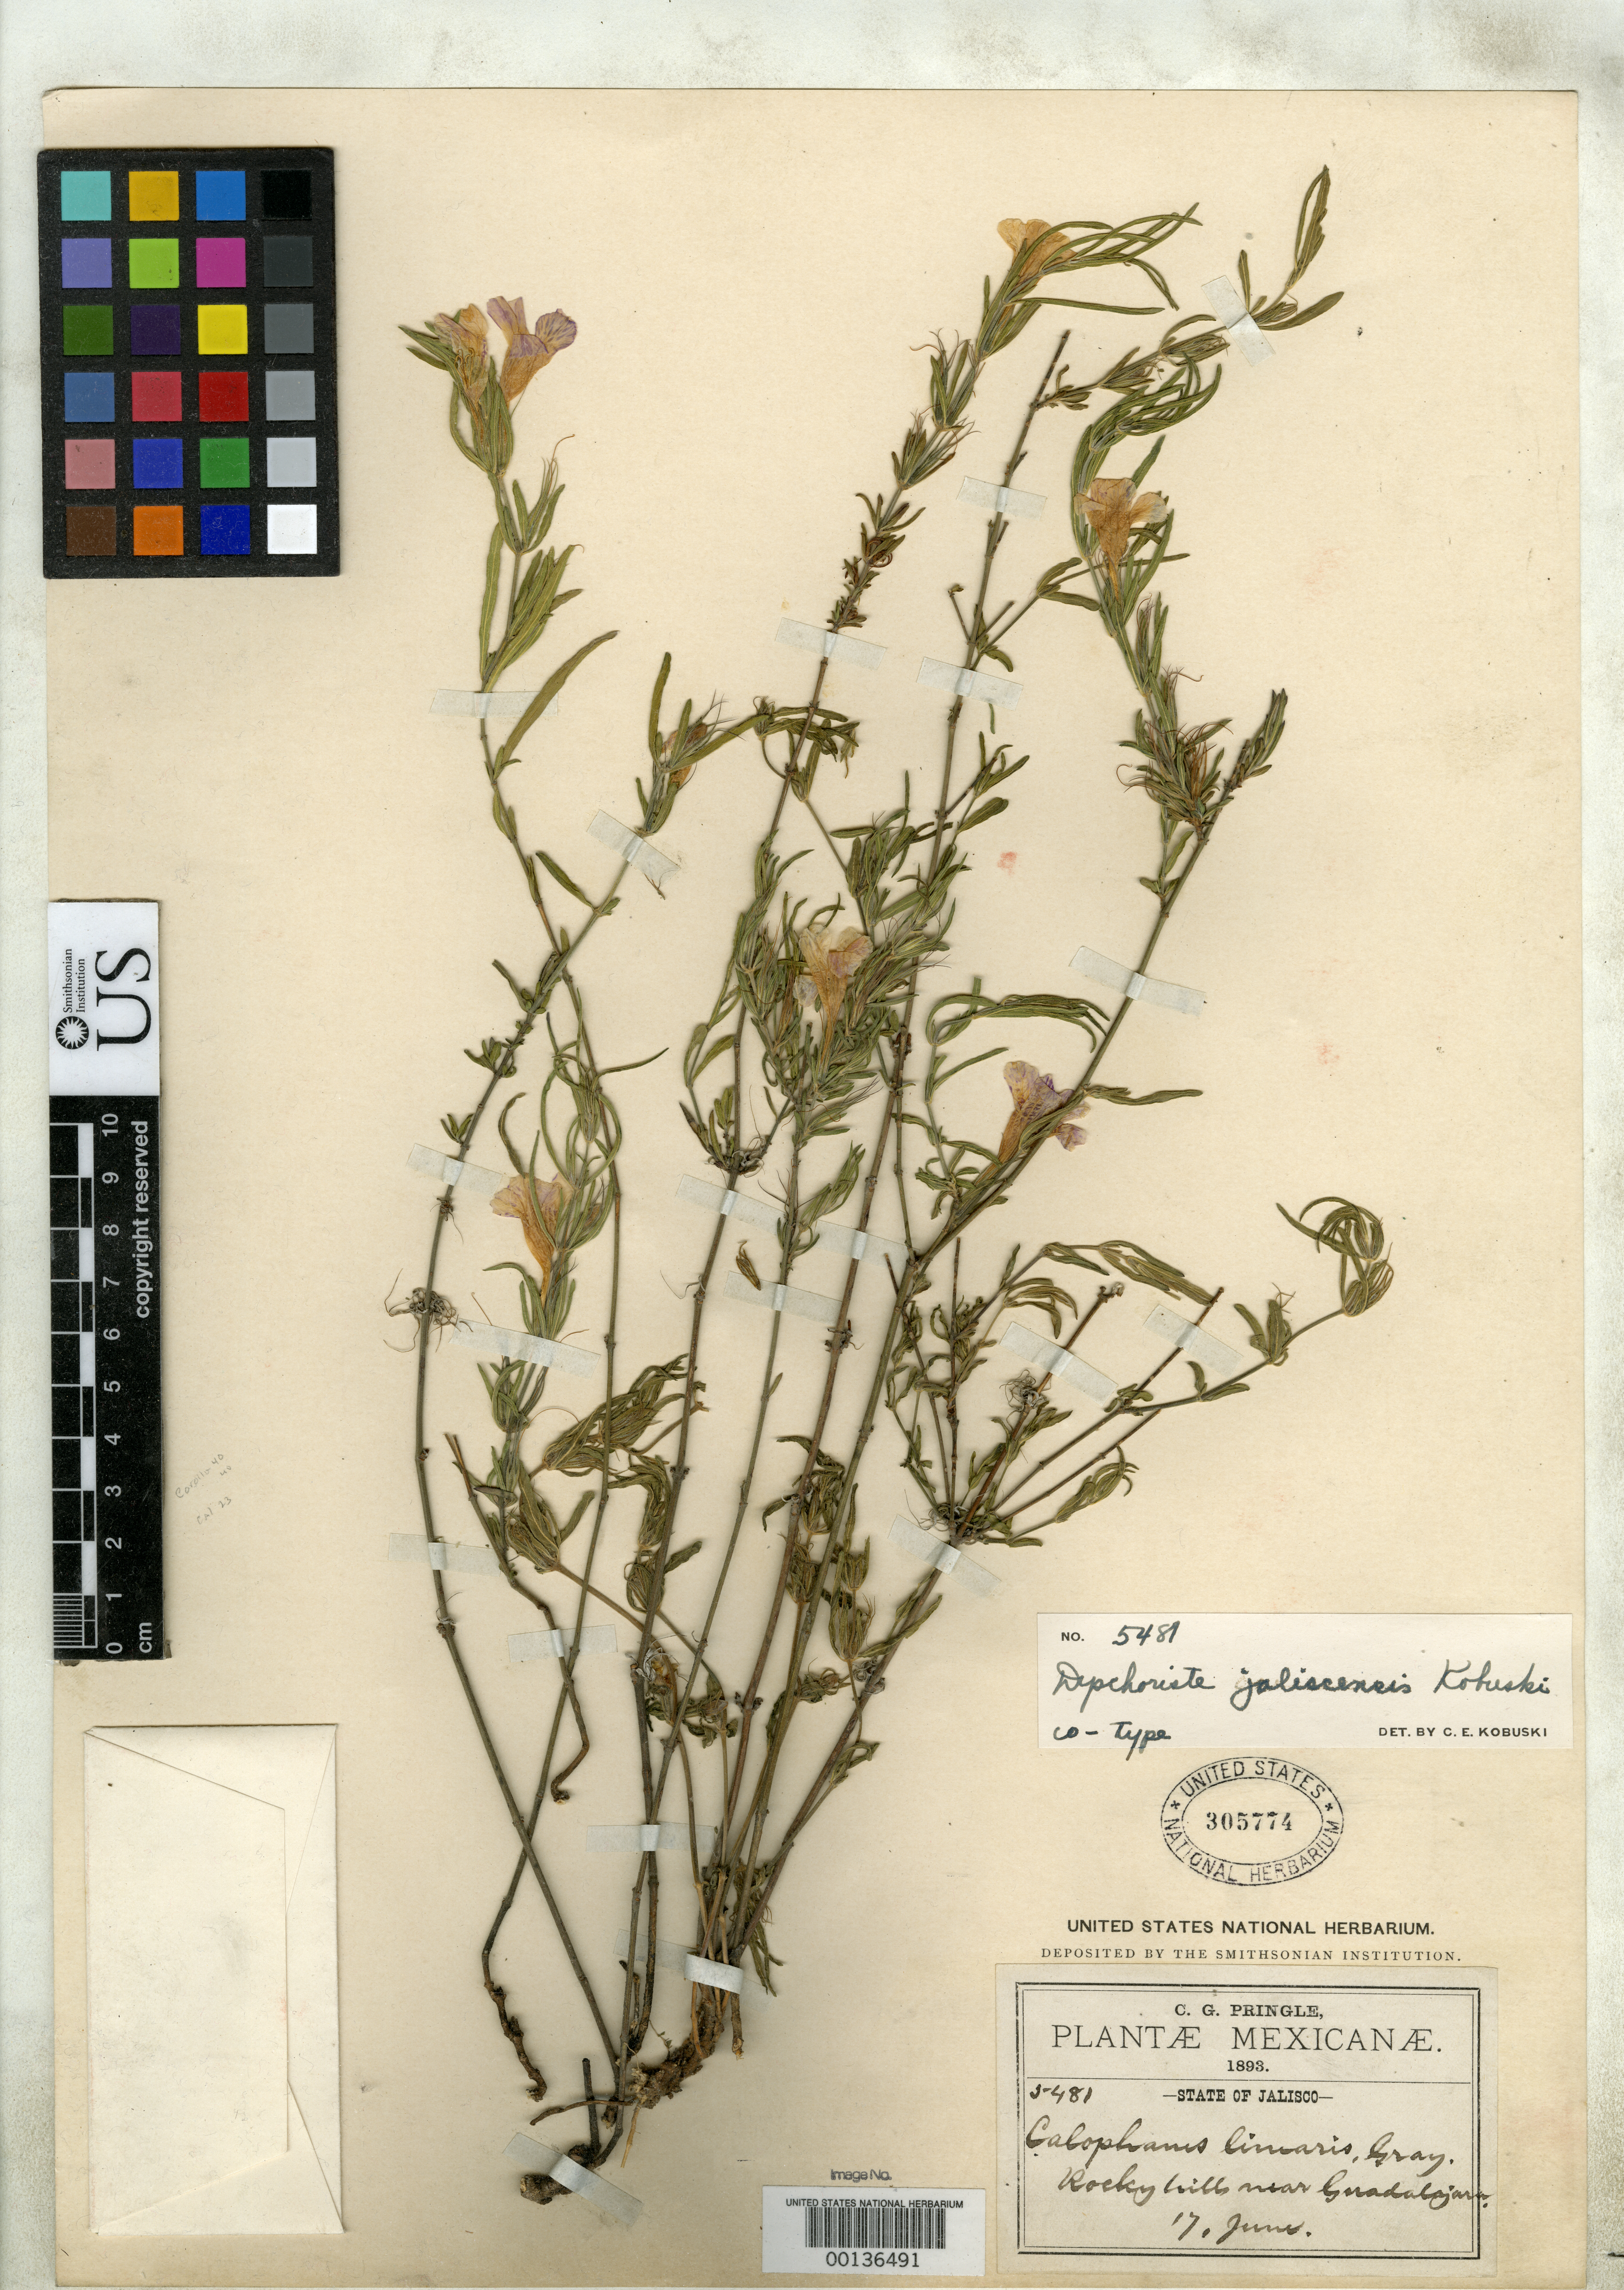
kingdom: Plantae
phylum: Tracheophyta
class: Magnoliopsida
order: Lamiales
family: Acanthaceae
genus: Dyschoriste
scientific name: Dyschoriste jaliscensis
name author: Kobuski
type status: Isotype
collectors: C. G. Pringle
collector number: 5481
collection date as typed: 17 Jun 1893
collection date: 1893-06-17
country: Mexico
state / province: Jalisco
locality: Hills near Guadalajara.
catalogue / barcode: US 305774